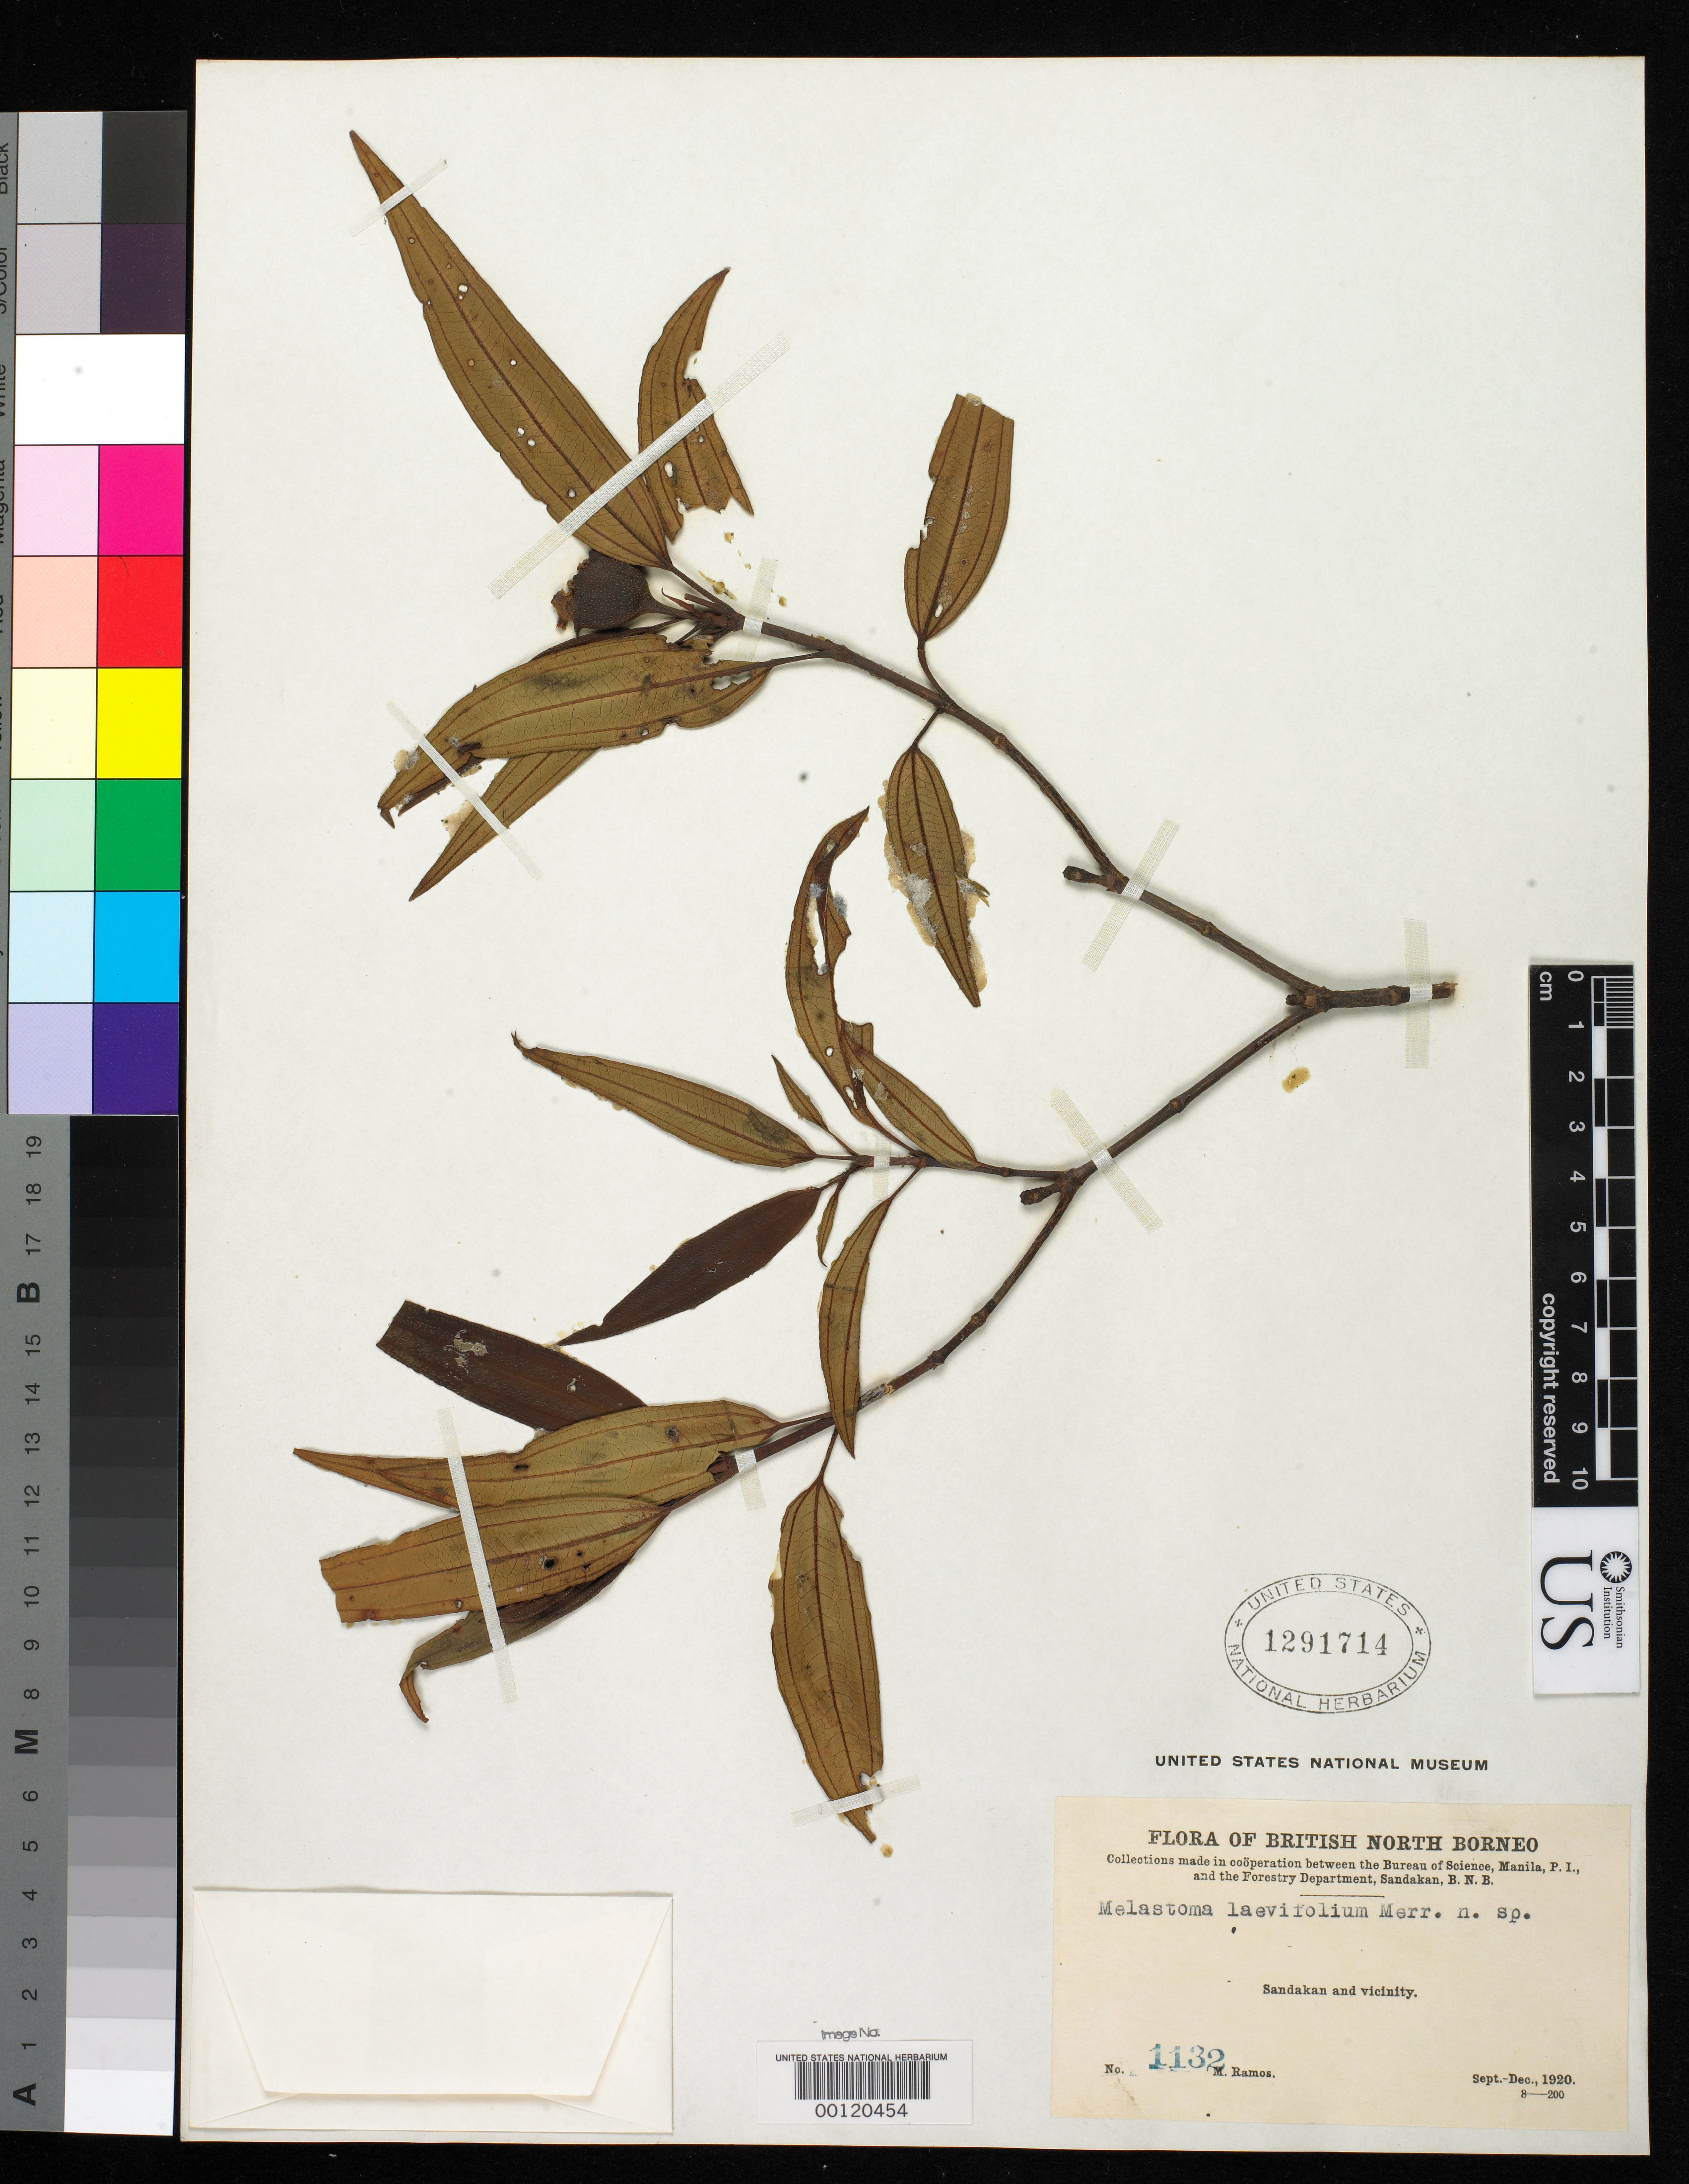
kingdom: Plantae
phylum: Tracheophyta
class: Magnoliopsida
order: Myrtales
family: Melastomataceae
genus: Melastoma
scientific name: Melastoma laevifolia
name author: Merr.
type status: Isotype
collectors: M. Ramos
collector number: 1132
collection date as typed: Sep 1920 to -- Dec 1920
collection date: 1920-09/1920-12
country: Malaysia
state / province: Sabah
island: Borneo Island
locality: Sandakan & vicinity.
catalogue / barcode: US 1291714